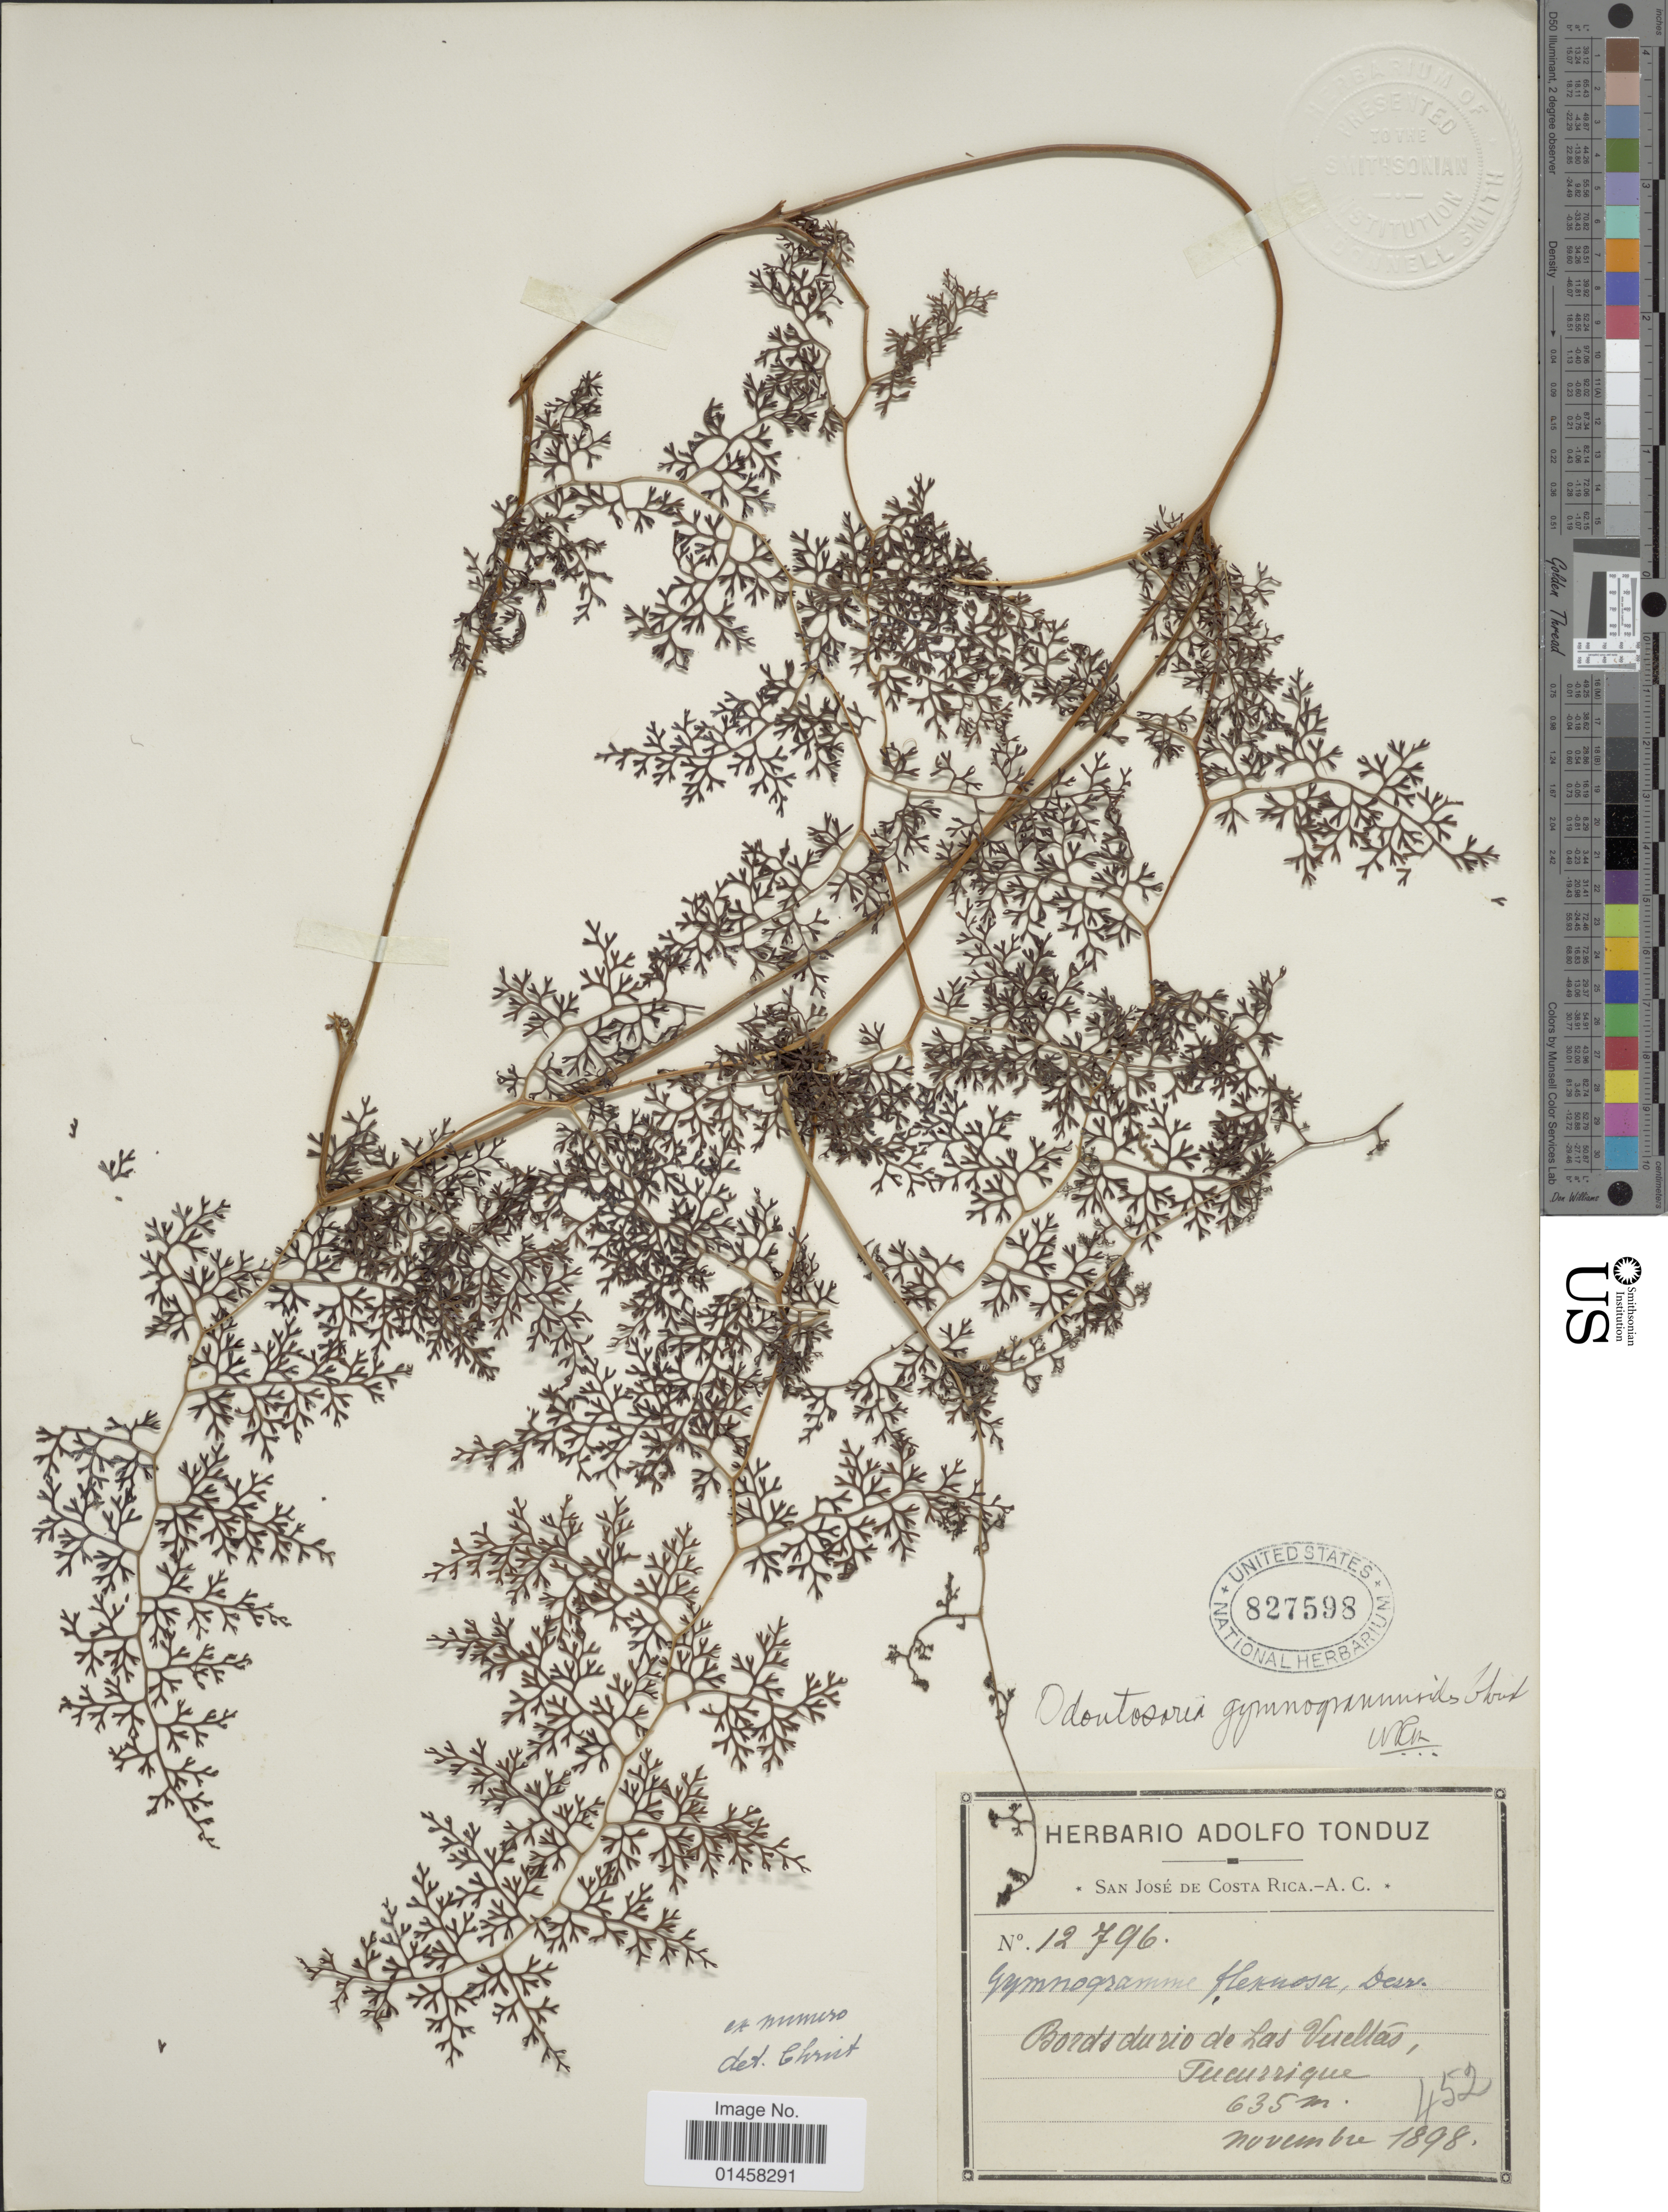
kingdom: Plantae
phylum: Tracheophyta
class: Polypodiopsida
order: Polypodiales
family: Lindsaeaceae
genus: Odontosoria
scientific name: Odontosoria gymnogrammoides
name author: Christ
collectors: ex Herb. Adolfo Tonduz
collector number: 12796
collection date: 1898-11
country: Costa Rica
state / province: San José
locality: Bords du rio de Las Vueltas, Tucurrique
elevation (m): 635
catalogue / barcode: US 827598